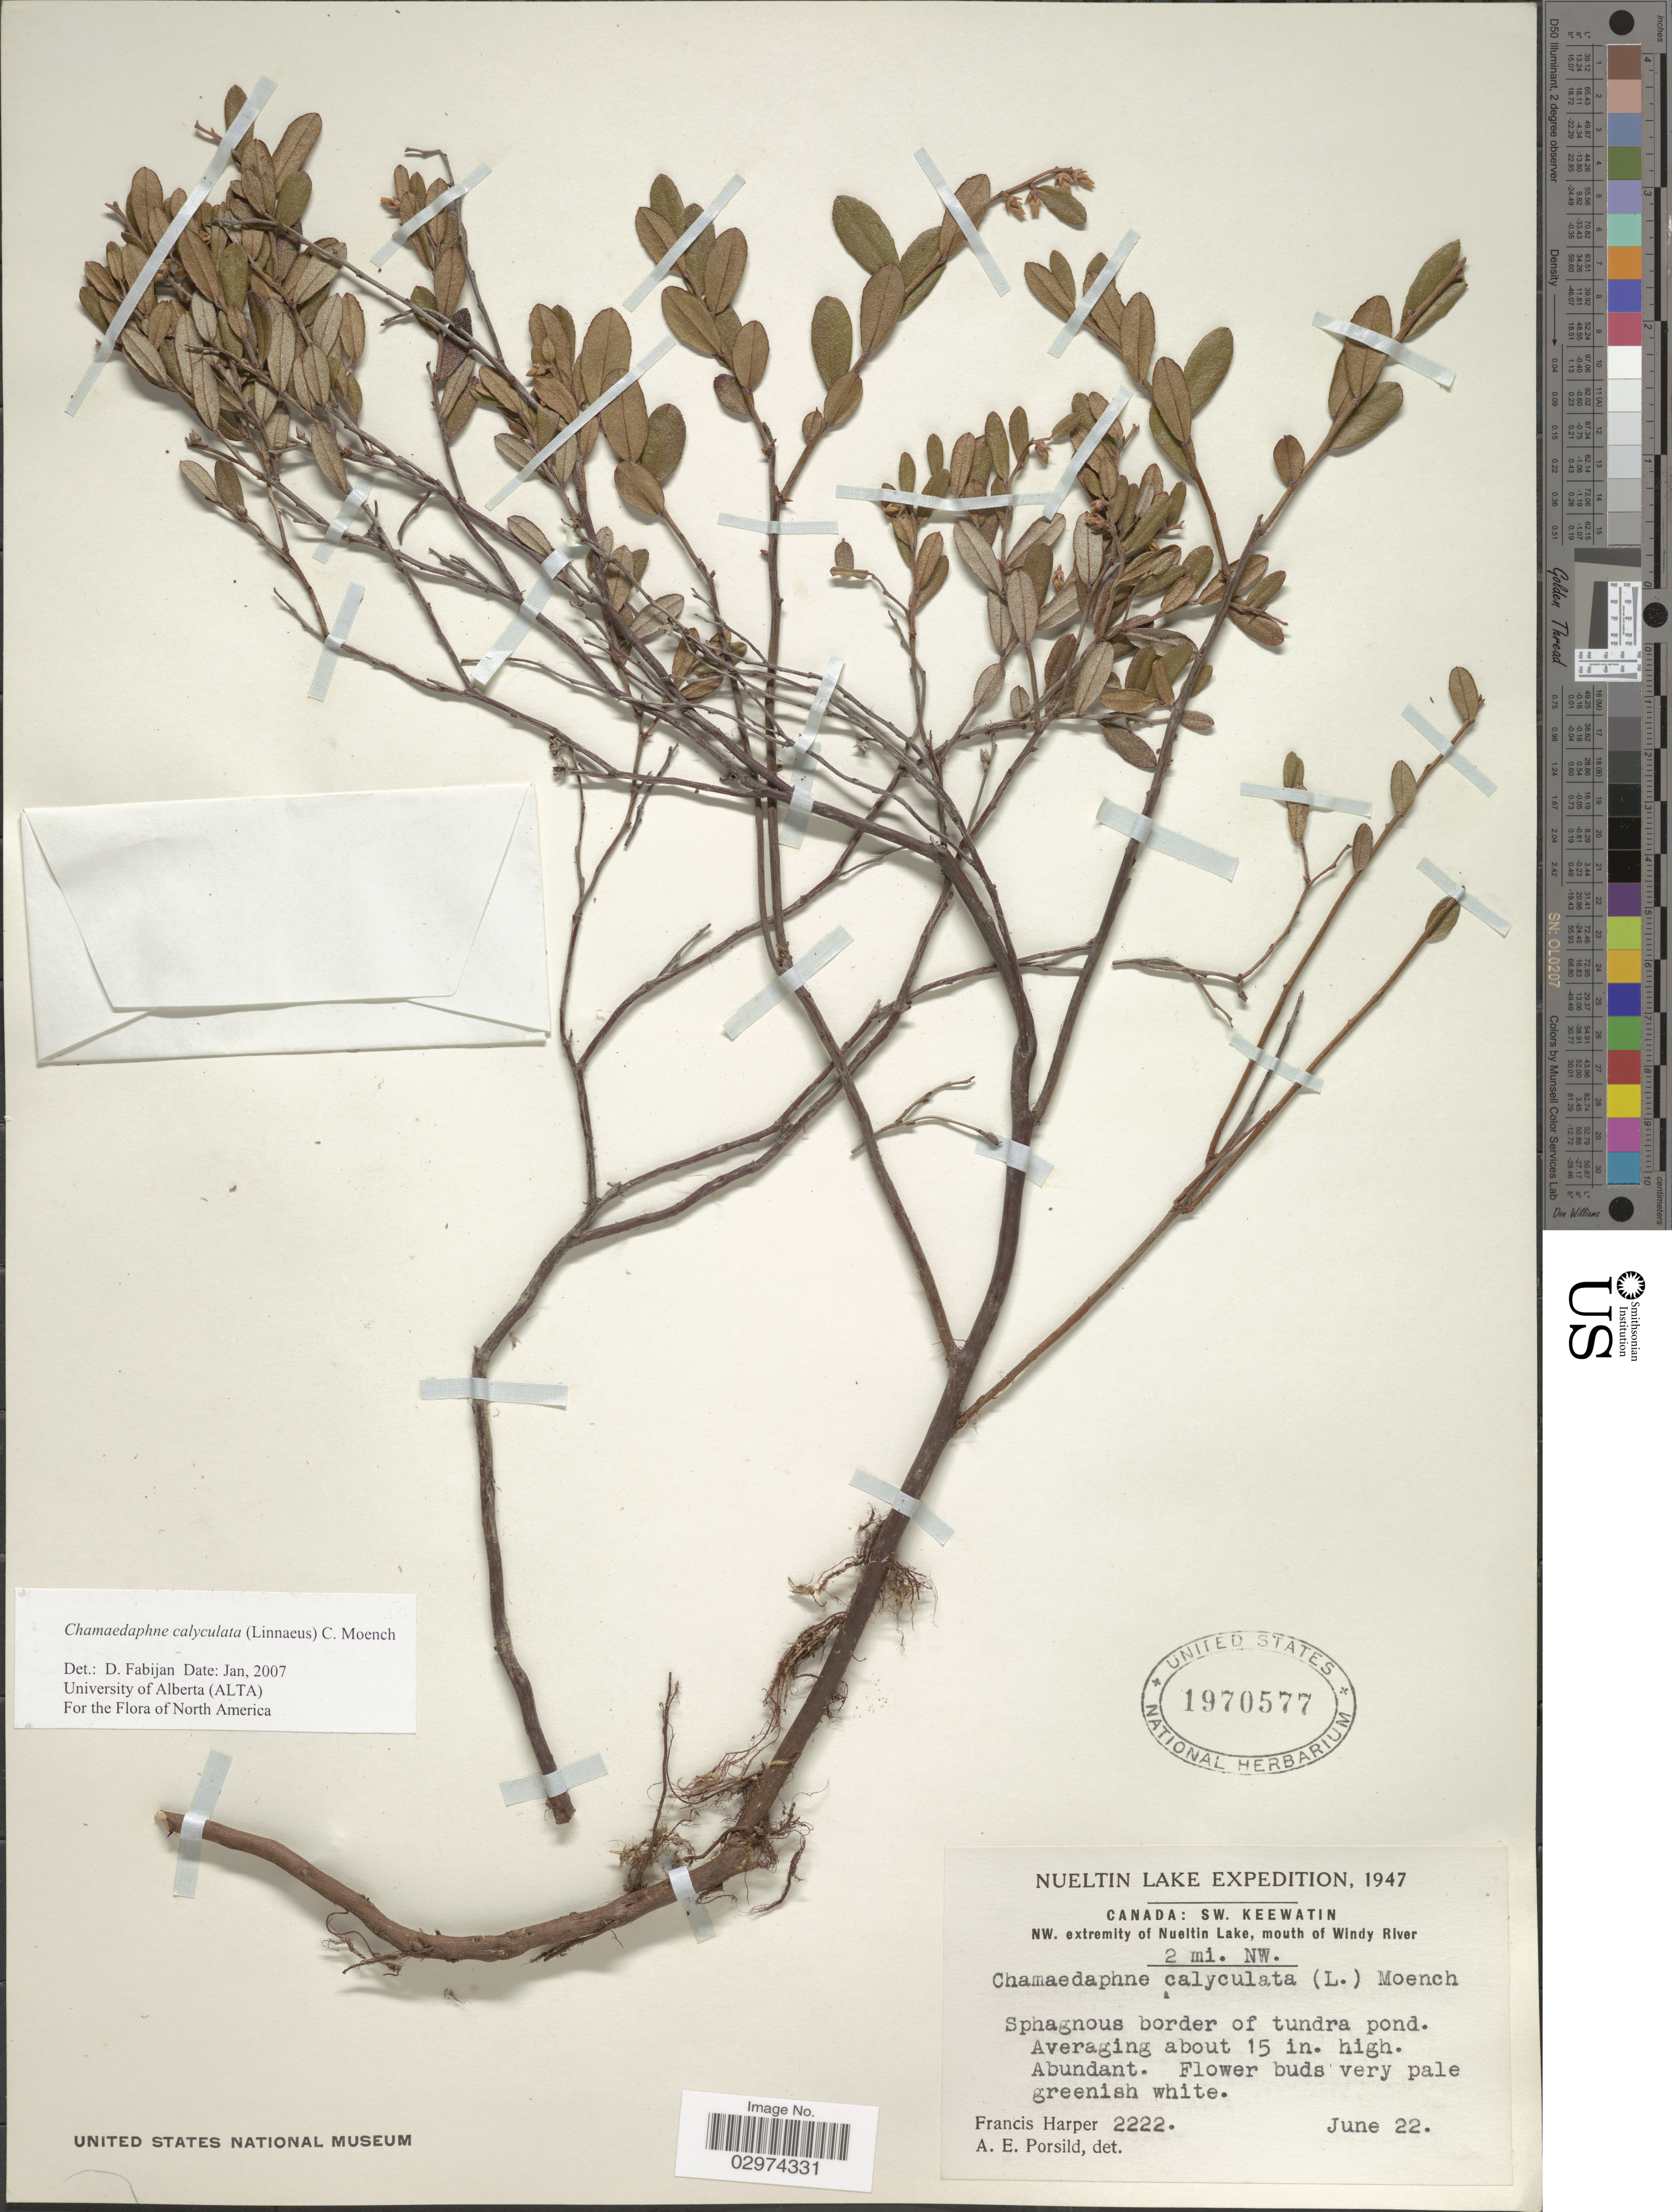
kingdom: Plantae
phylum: Tracheophyta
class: Magnoliopsida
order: Ericales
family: Ericaceae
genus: Chamaedaphne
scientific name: Chamaedaphne calyculata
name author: (L.) Moench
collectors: F. Harper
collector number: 2222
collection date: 1947-06-22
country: Canada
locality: SW. Keewatin. NW. extremity of Nueltin Lake, mouth of Windy River. 2 mi. NW.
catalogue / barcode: US 1970577